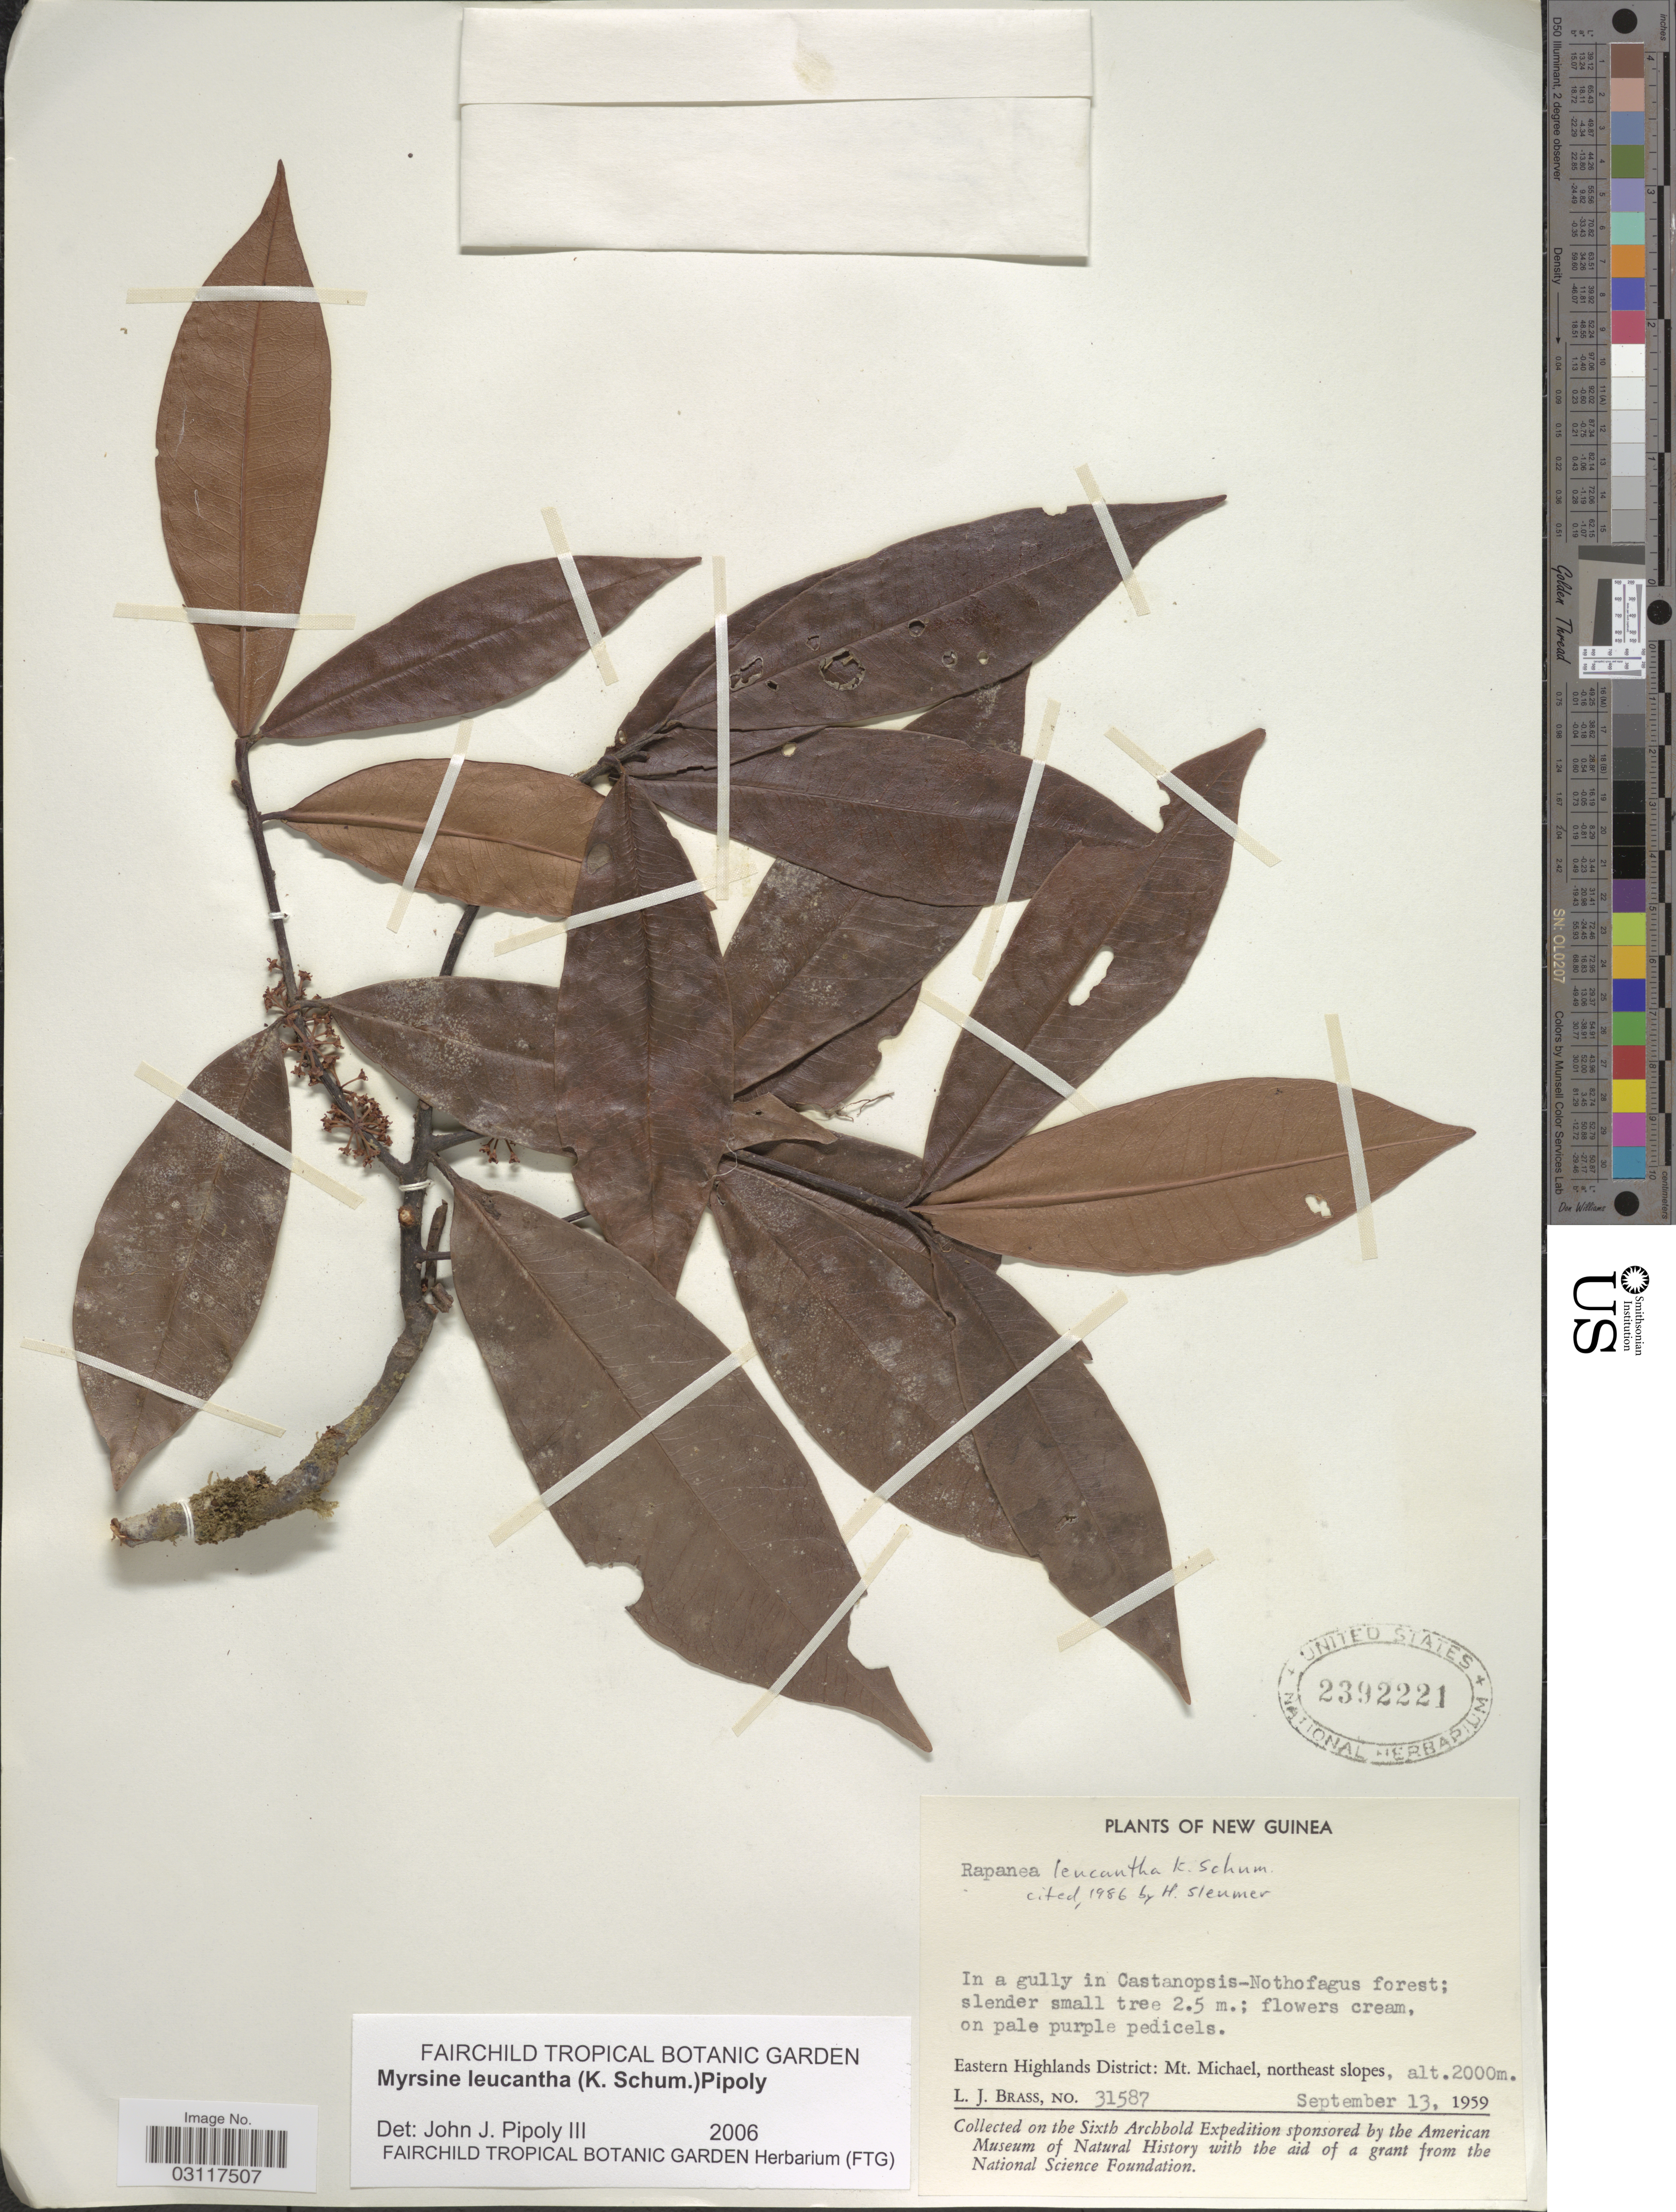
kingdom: Plantae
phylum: Tracheophyta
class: Magnoliopsida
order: Ericales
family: Primulaceae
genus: Myrsine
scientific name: Myrsine leucantha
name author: (K. Schum.) Pipoly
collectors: L. J. Brass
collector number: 31587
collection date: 1959-09-13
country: Papua New Guinea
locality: New Guinea, Eastern Highlands District: Mt. Michael, northeast slopes.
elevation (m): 2000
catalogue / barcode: US 2392221